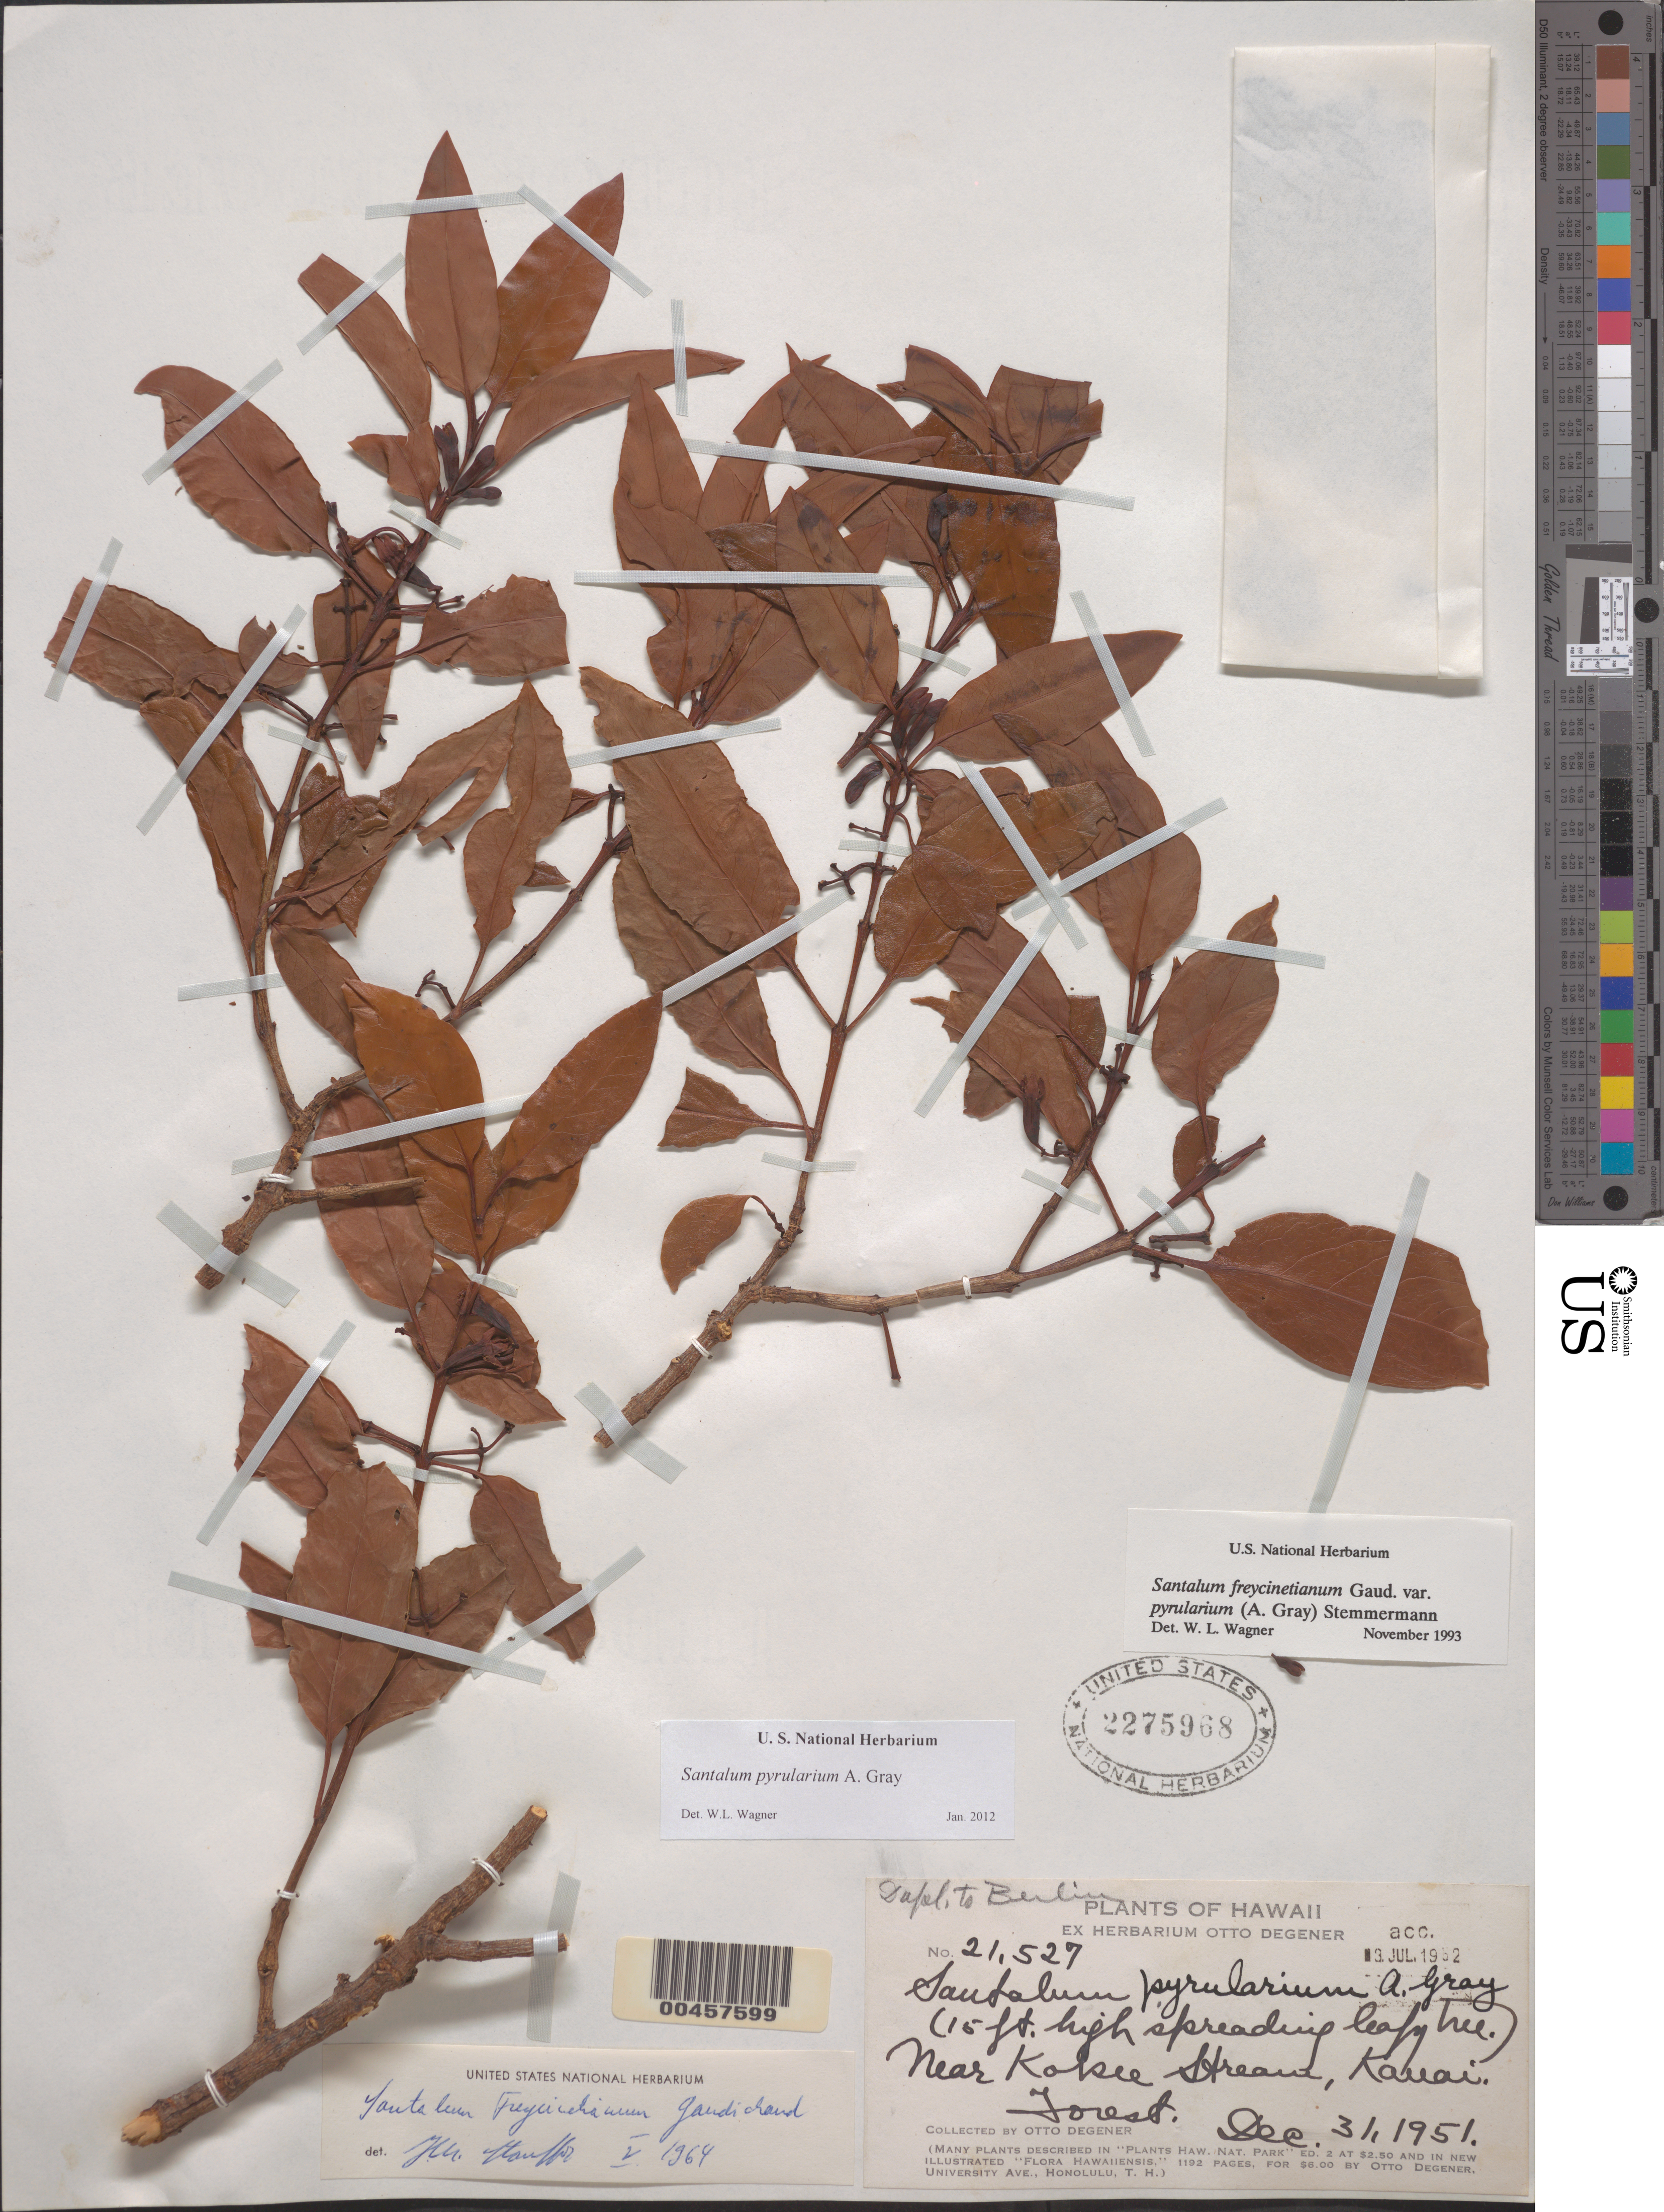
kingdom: Plantae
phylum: Tracheophyta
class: Magnoliopsida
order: Santalales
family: Santalaceae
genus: Santalum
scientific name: Santalum pyrularium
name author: A. Gray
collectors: O. Degener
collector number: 21527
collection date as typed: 31 Dec 1951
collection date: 1951-12-31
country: United States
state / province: Hawaii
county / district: Kauai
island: Kaua'i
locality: Near Kokee Stream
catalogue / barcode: US 2275968